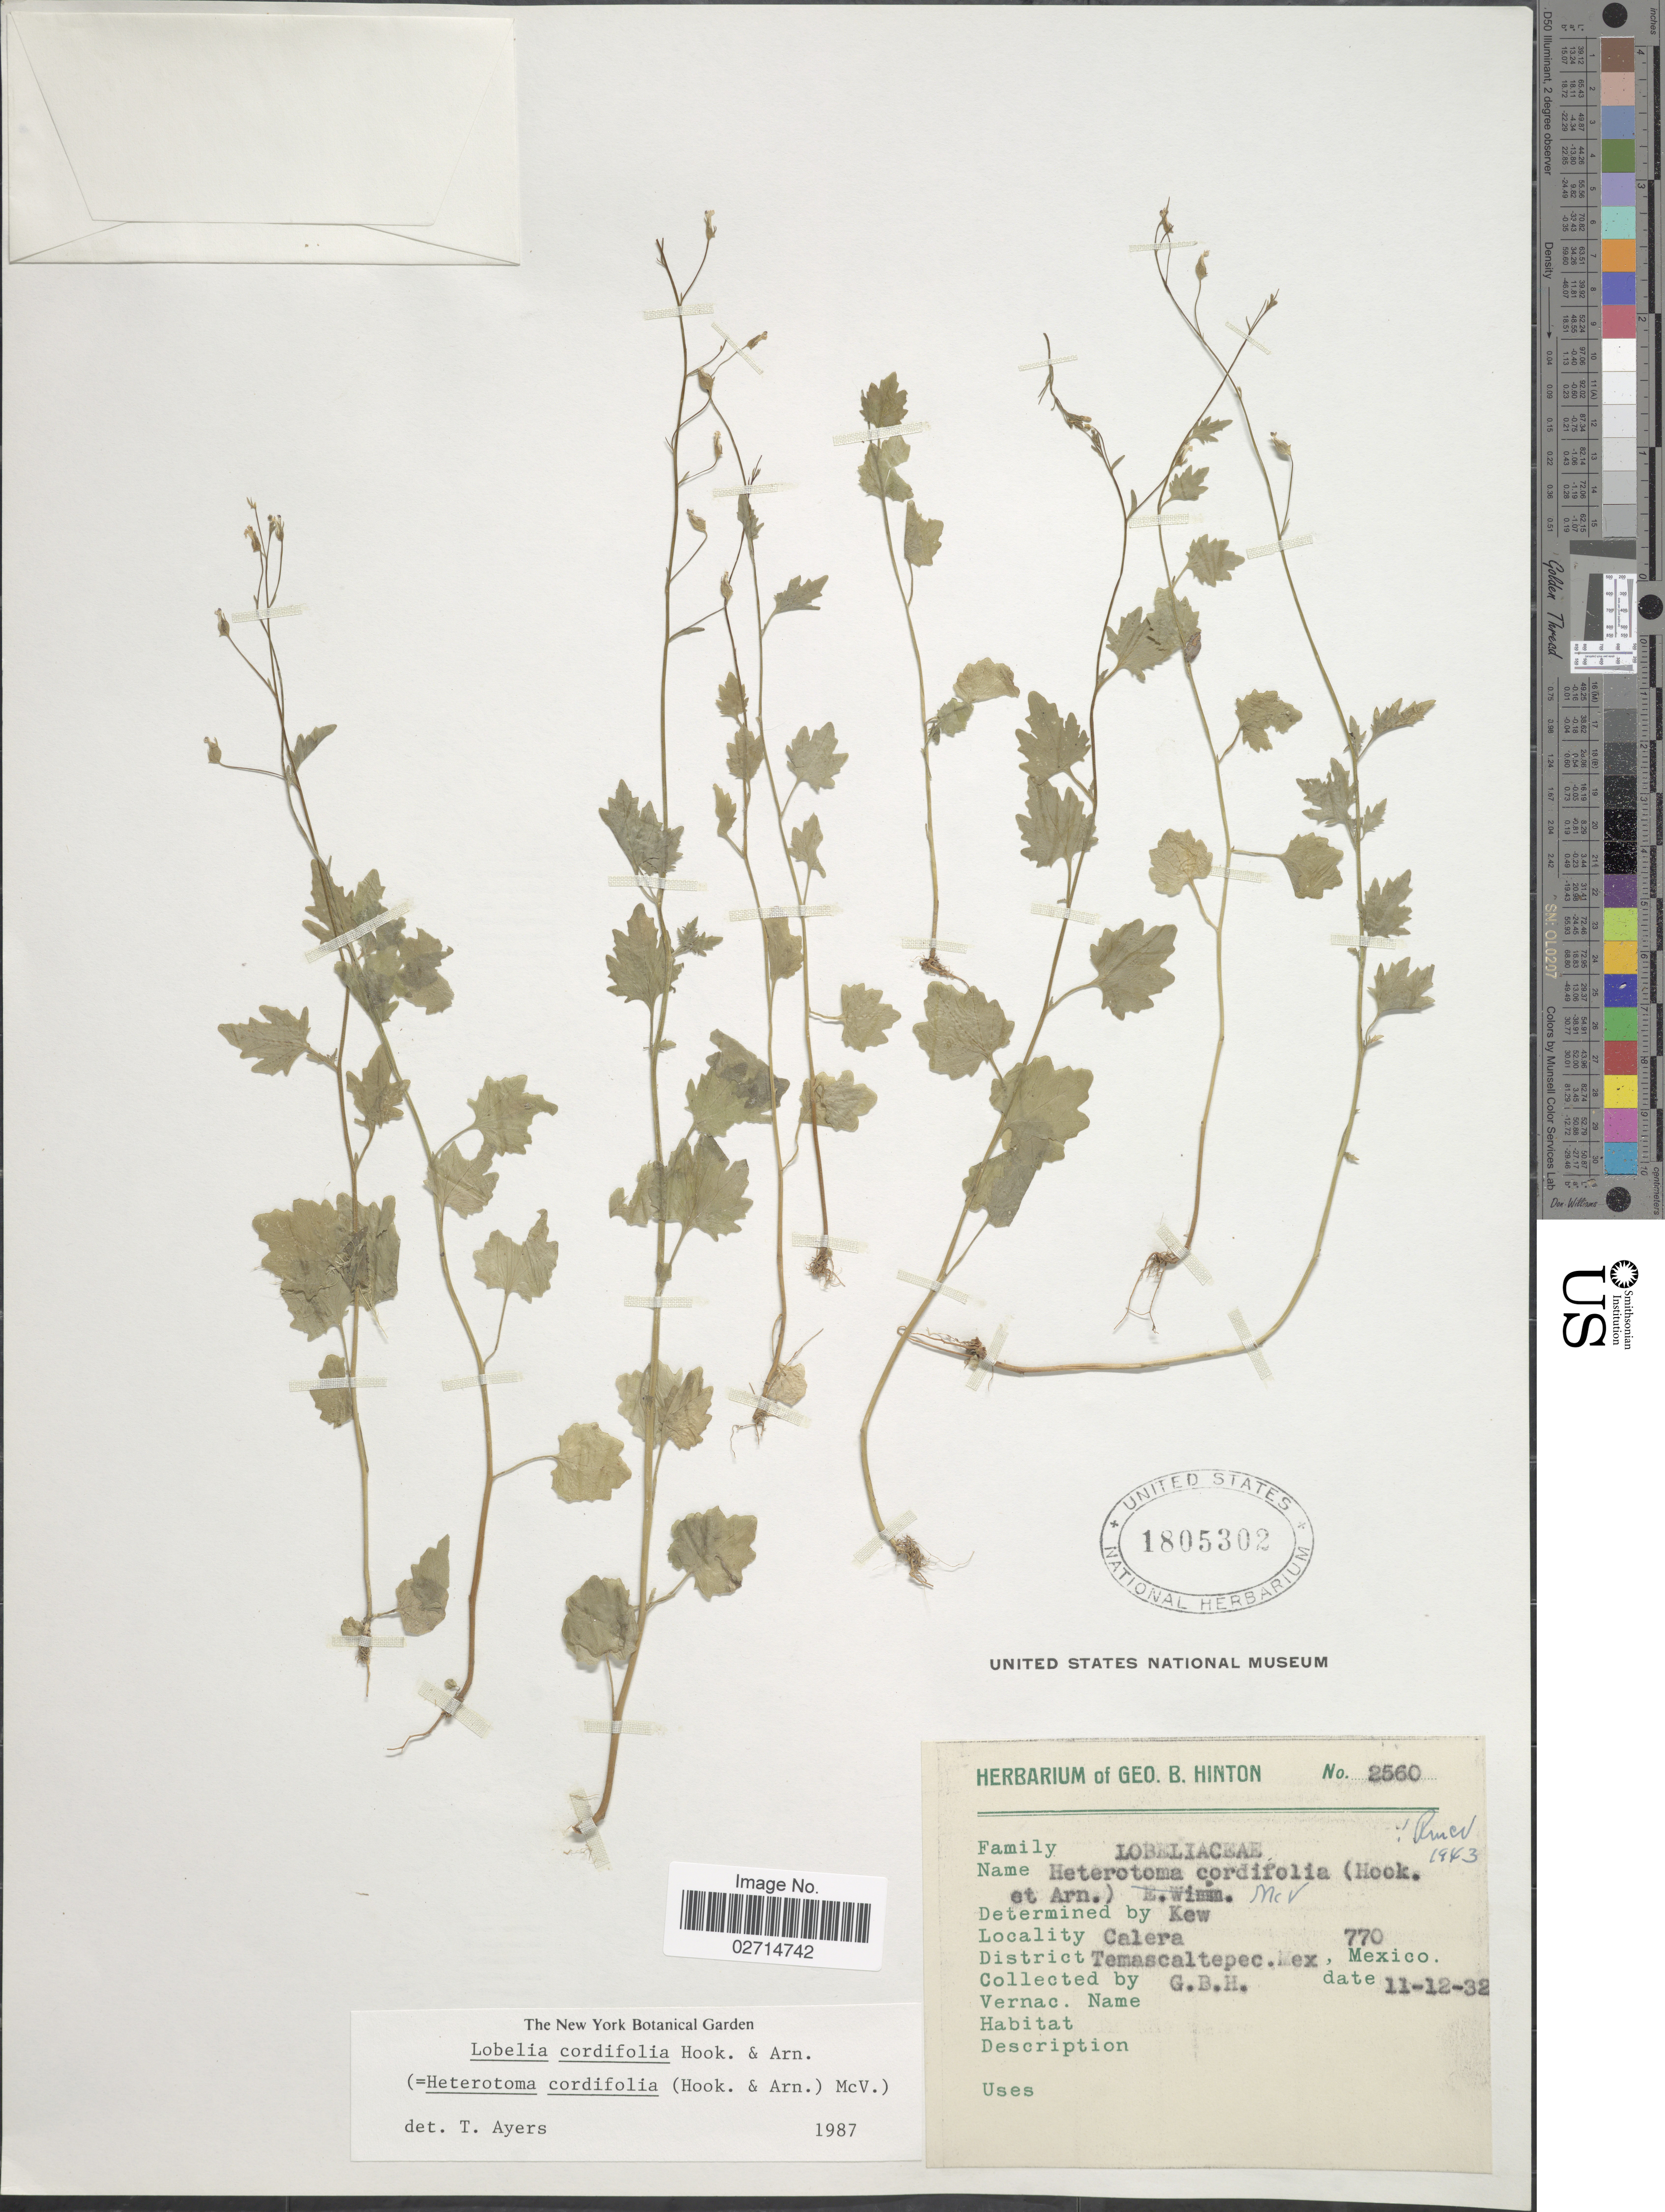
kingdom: Plantae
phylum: Tracheophyta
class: Magnoliopsida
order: Asterales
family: Campanulaceae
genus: Lobelia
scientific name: Lobelia cordifolia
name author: Hook. & Arn.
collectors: G. B. Hinton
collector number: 2560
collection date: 1932-11-12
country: Mexico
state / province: México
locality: Calera. District: Temascaltepec.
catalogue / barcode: US 1805302